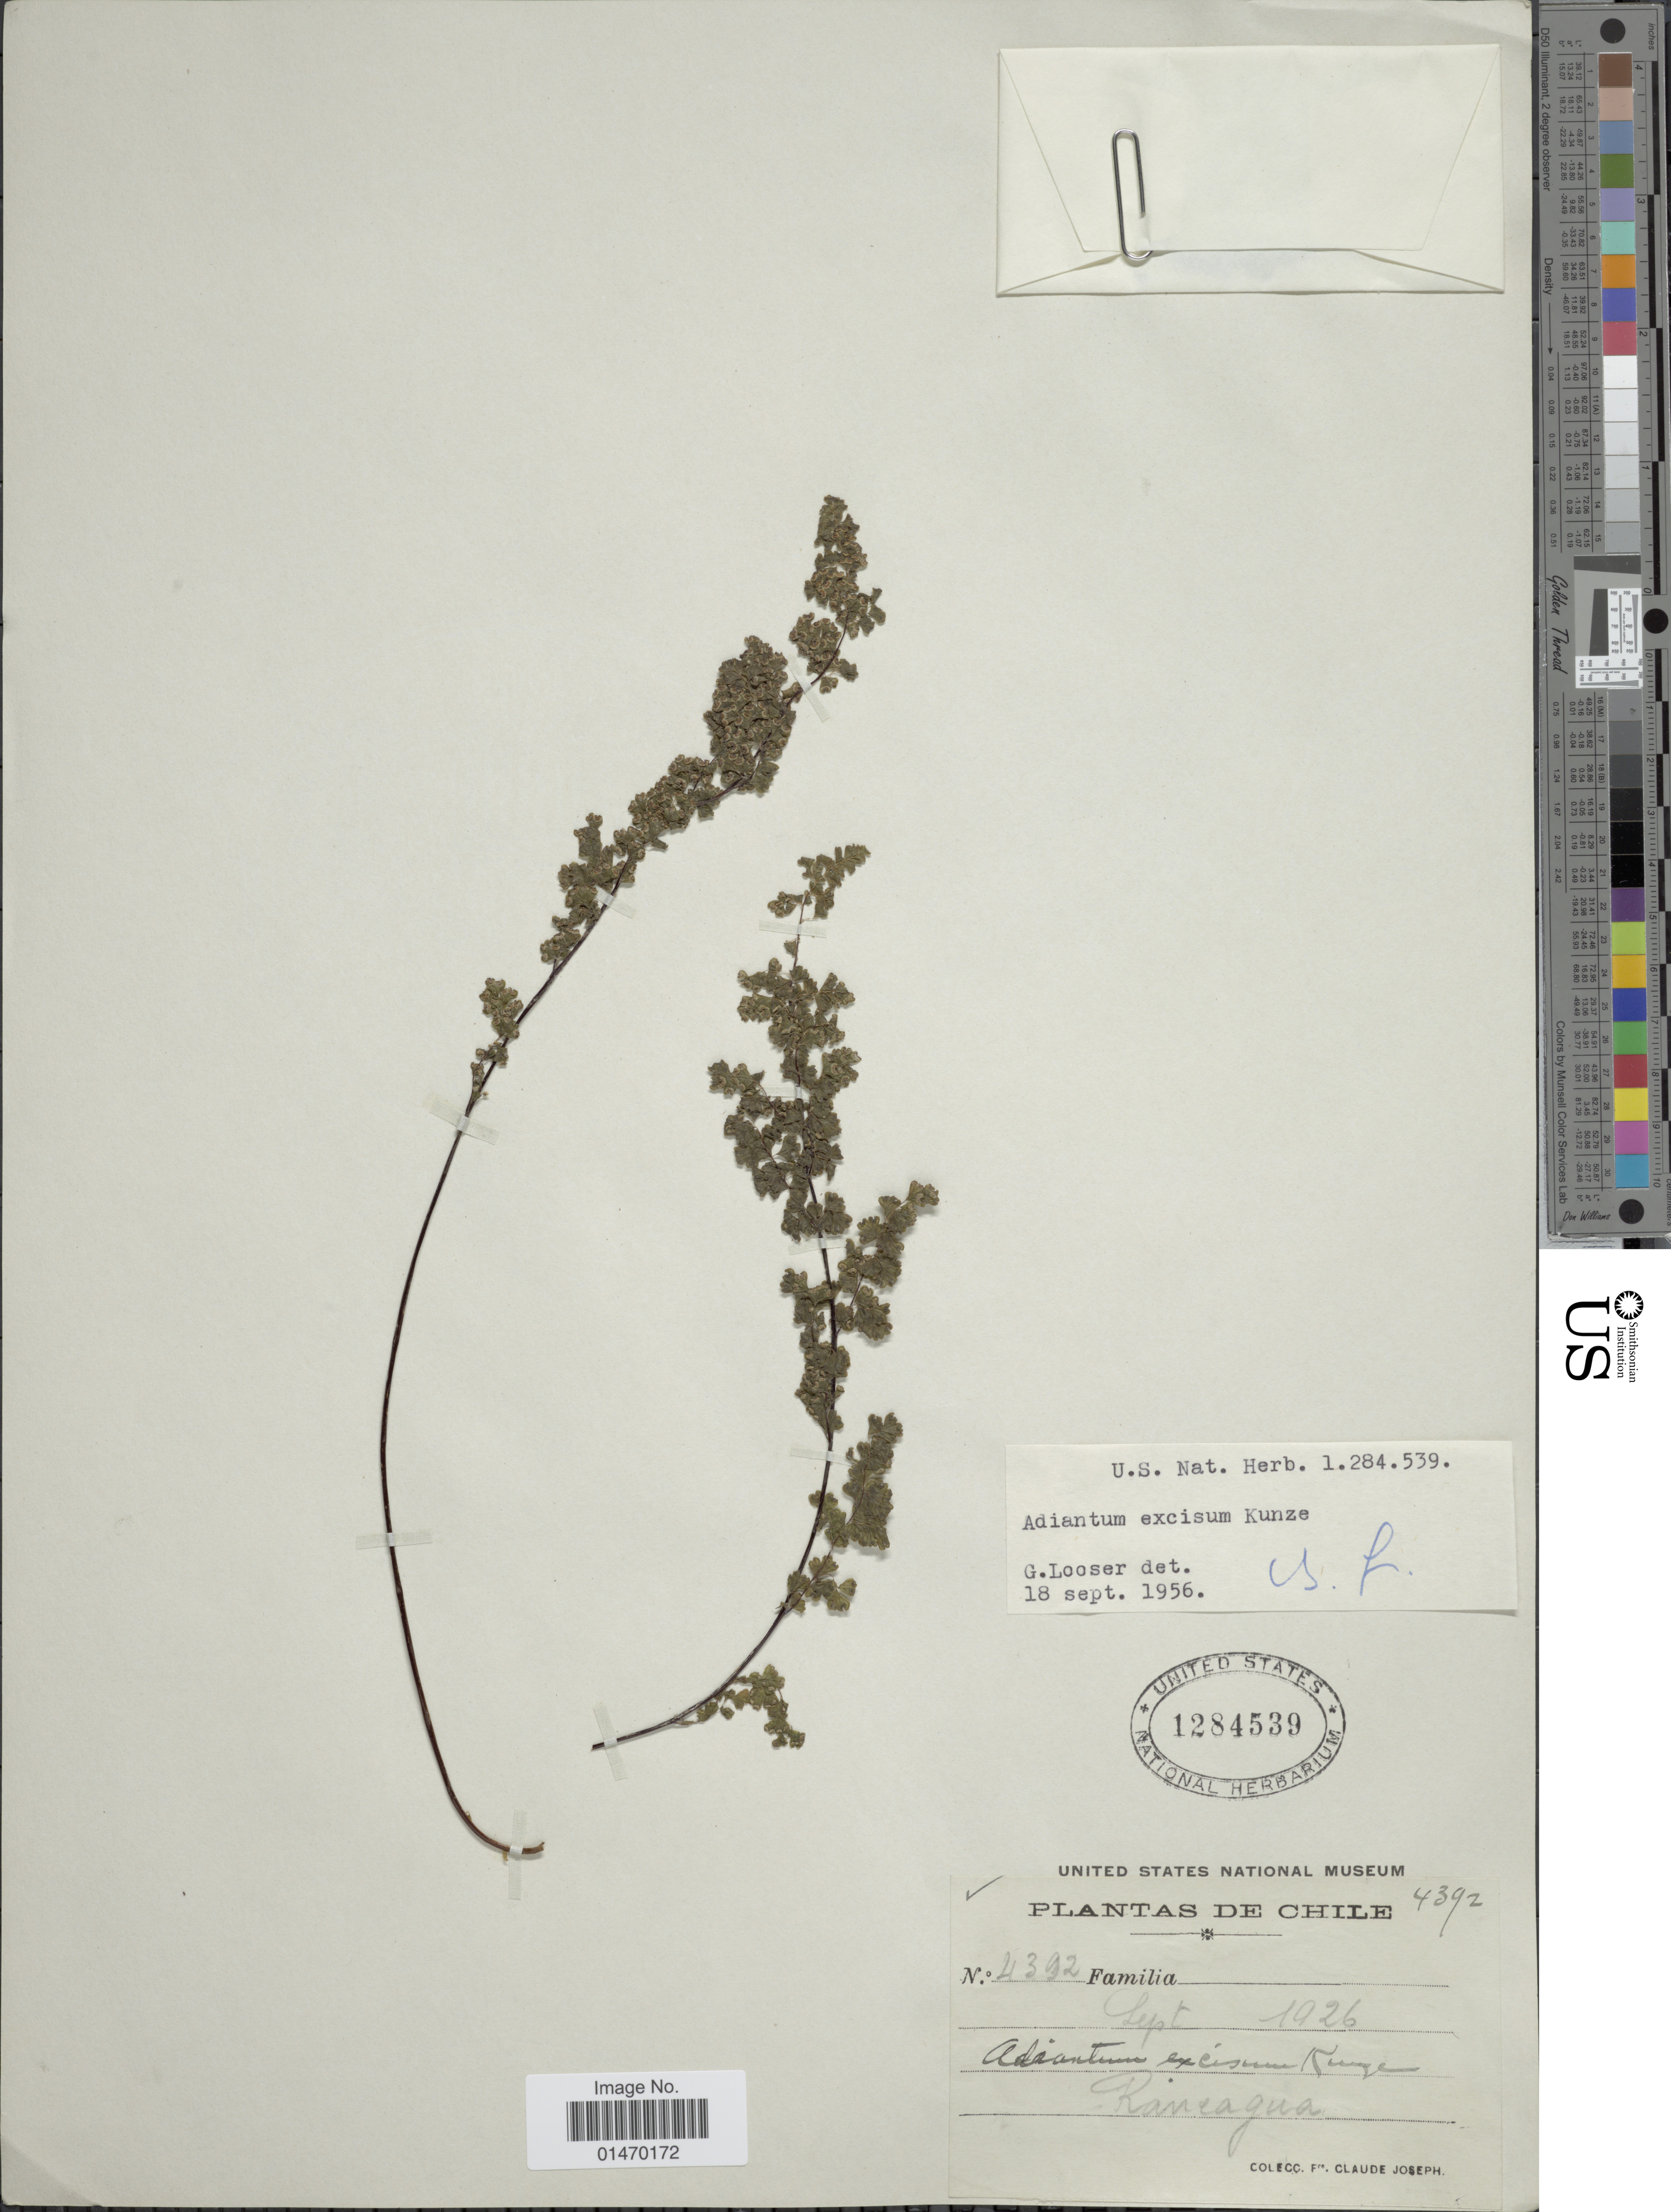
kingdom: Plantae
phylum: Tracheophyta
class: Polypodiopsida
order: Polypodiales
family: Pteridaceae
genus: Adiantum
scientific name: Adiantum excisum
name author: Kunze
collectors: C. Joseph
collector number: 4392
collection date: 1926-09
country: Chile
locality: Chile, Rancagua.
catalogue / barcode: US 1284539